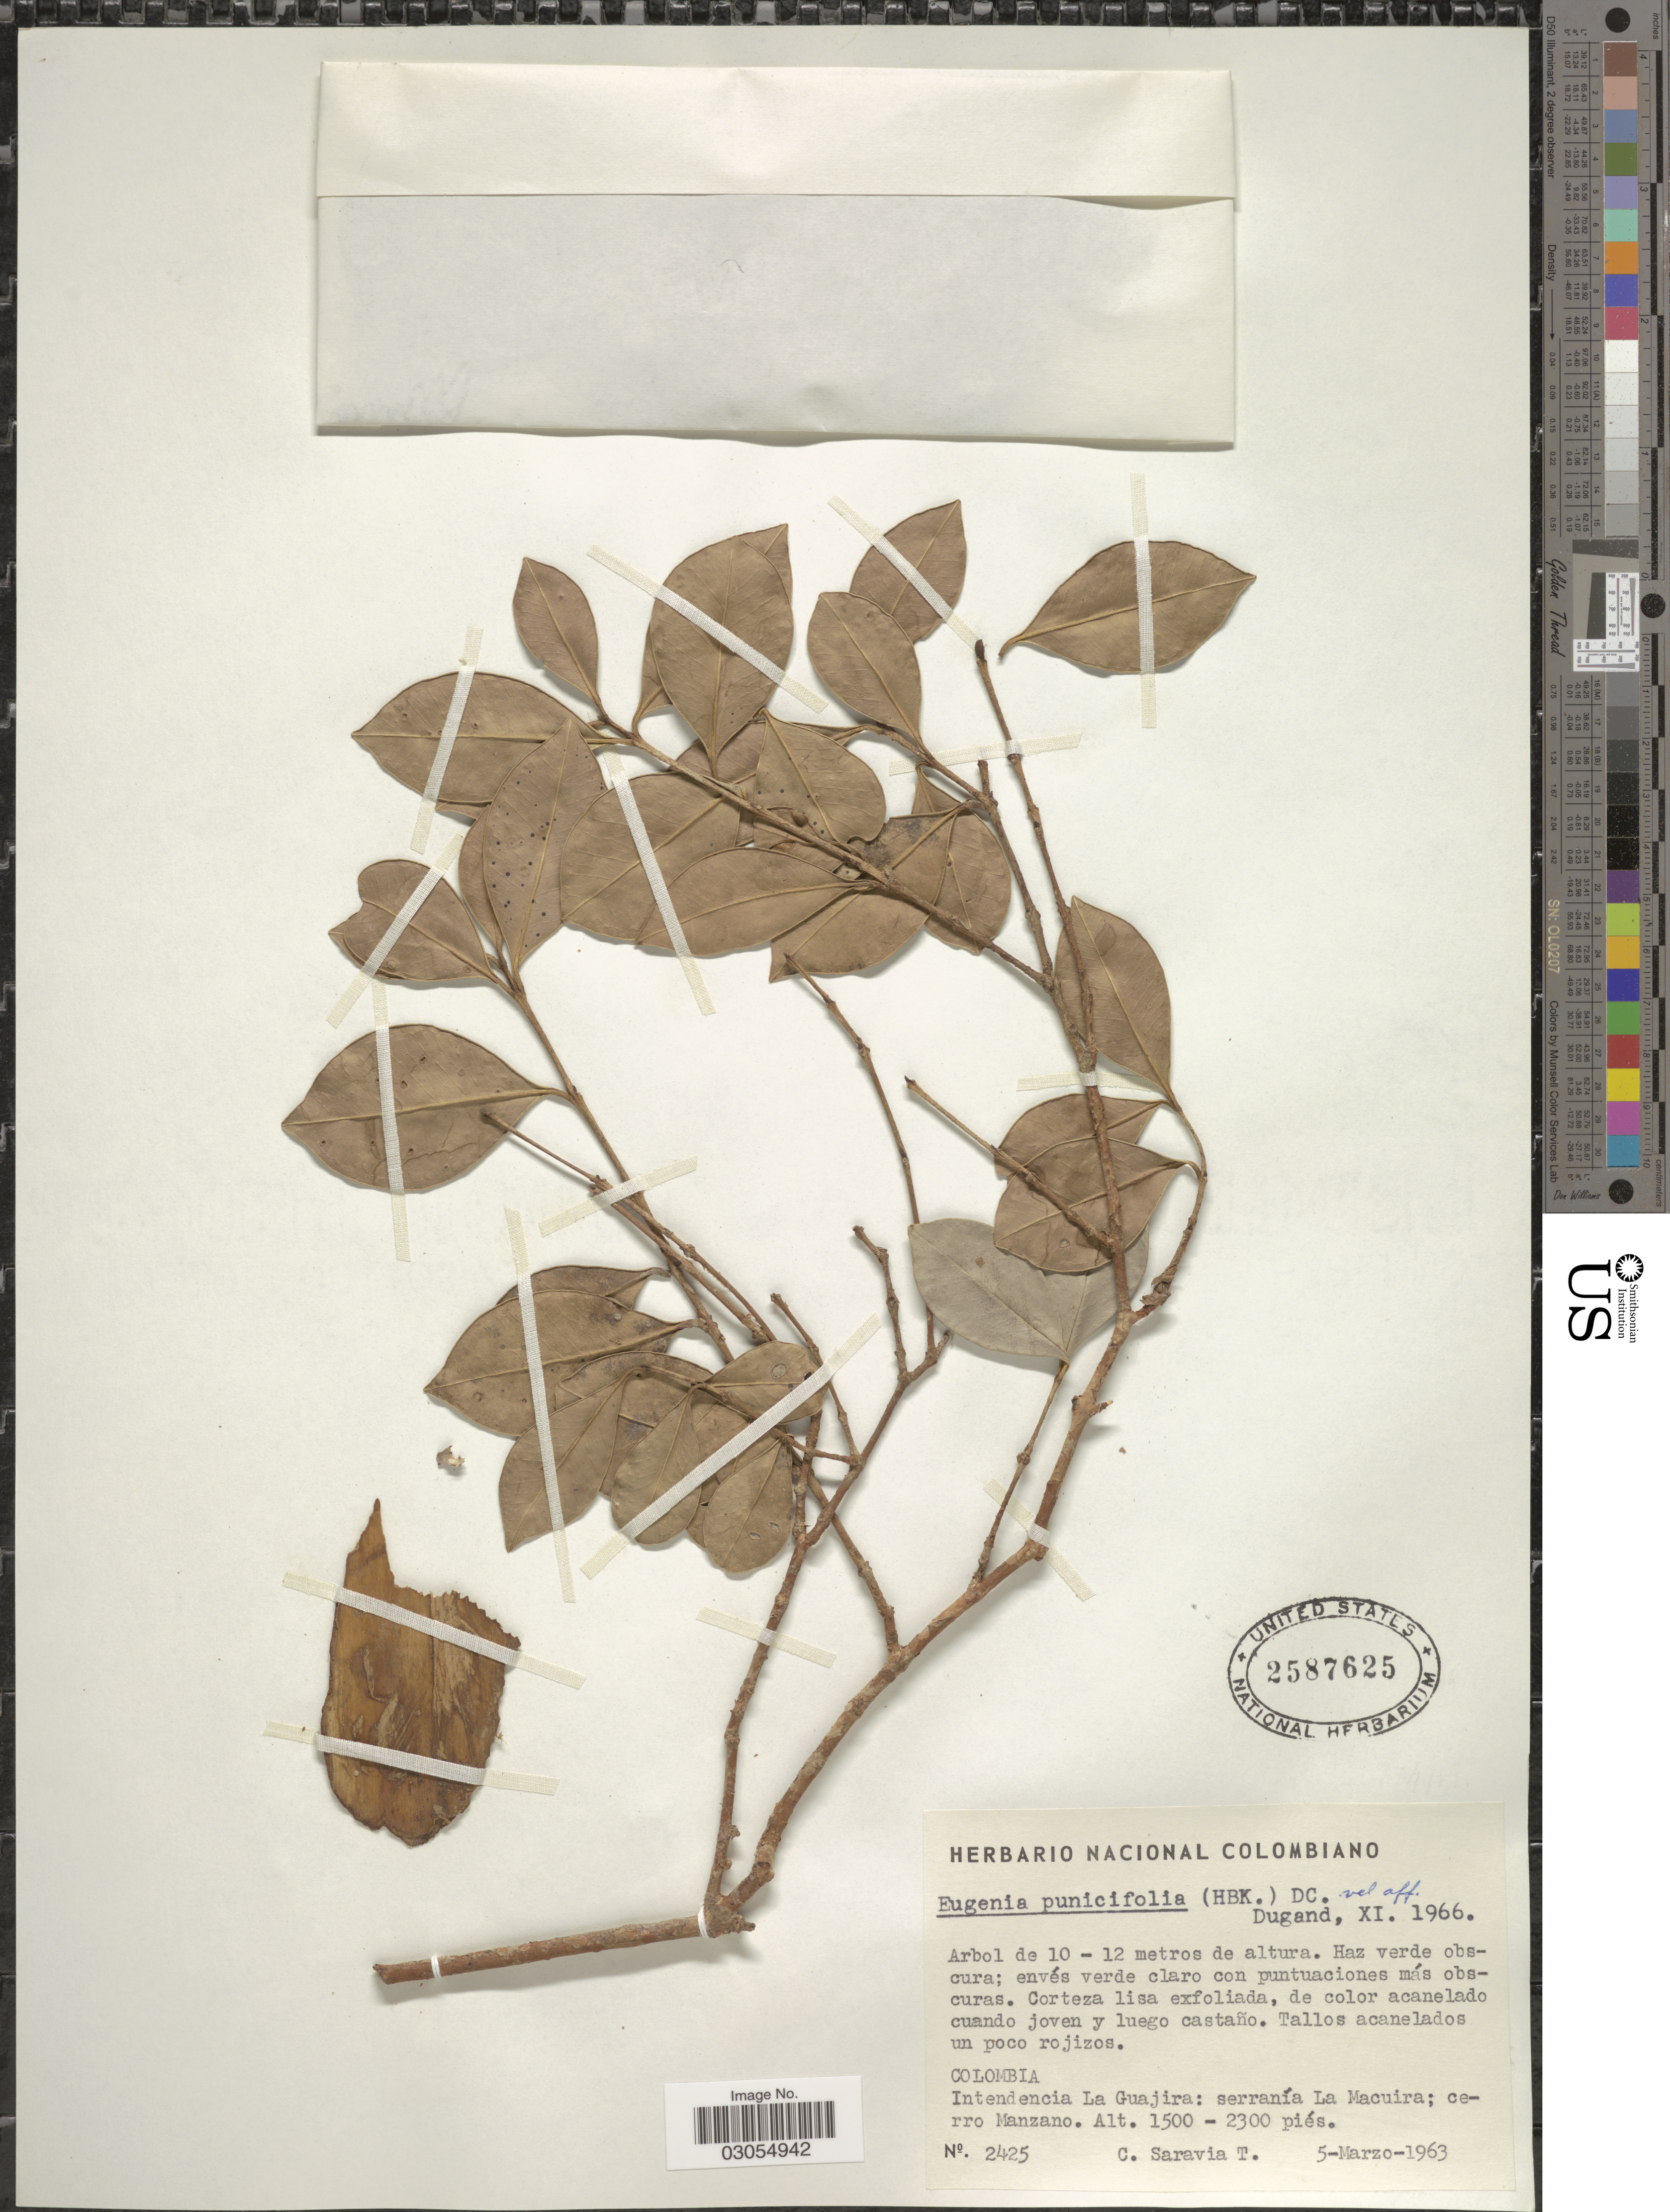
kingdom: Plantae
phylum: Tracheophyta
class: Magnoliopsida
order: Myrtales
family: Myrtaceae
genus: Eugenia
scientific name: Eugenia punicifolia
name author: (Kunth) DC.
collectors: C. Saravia T.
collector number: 2425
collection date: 1963-03-05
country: Colombia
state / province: La Guajira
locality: Intendencia La Guajira: serranía La Macuira; cerro Manzano.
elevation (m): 457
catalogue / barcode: US 2587625